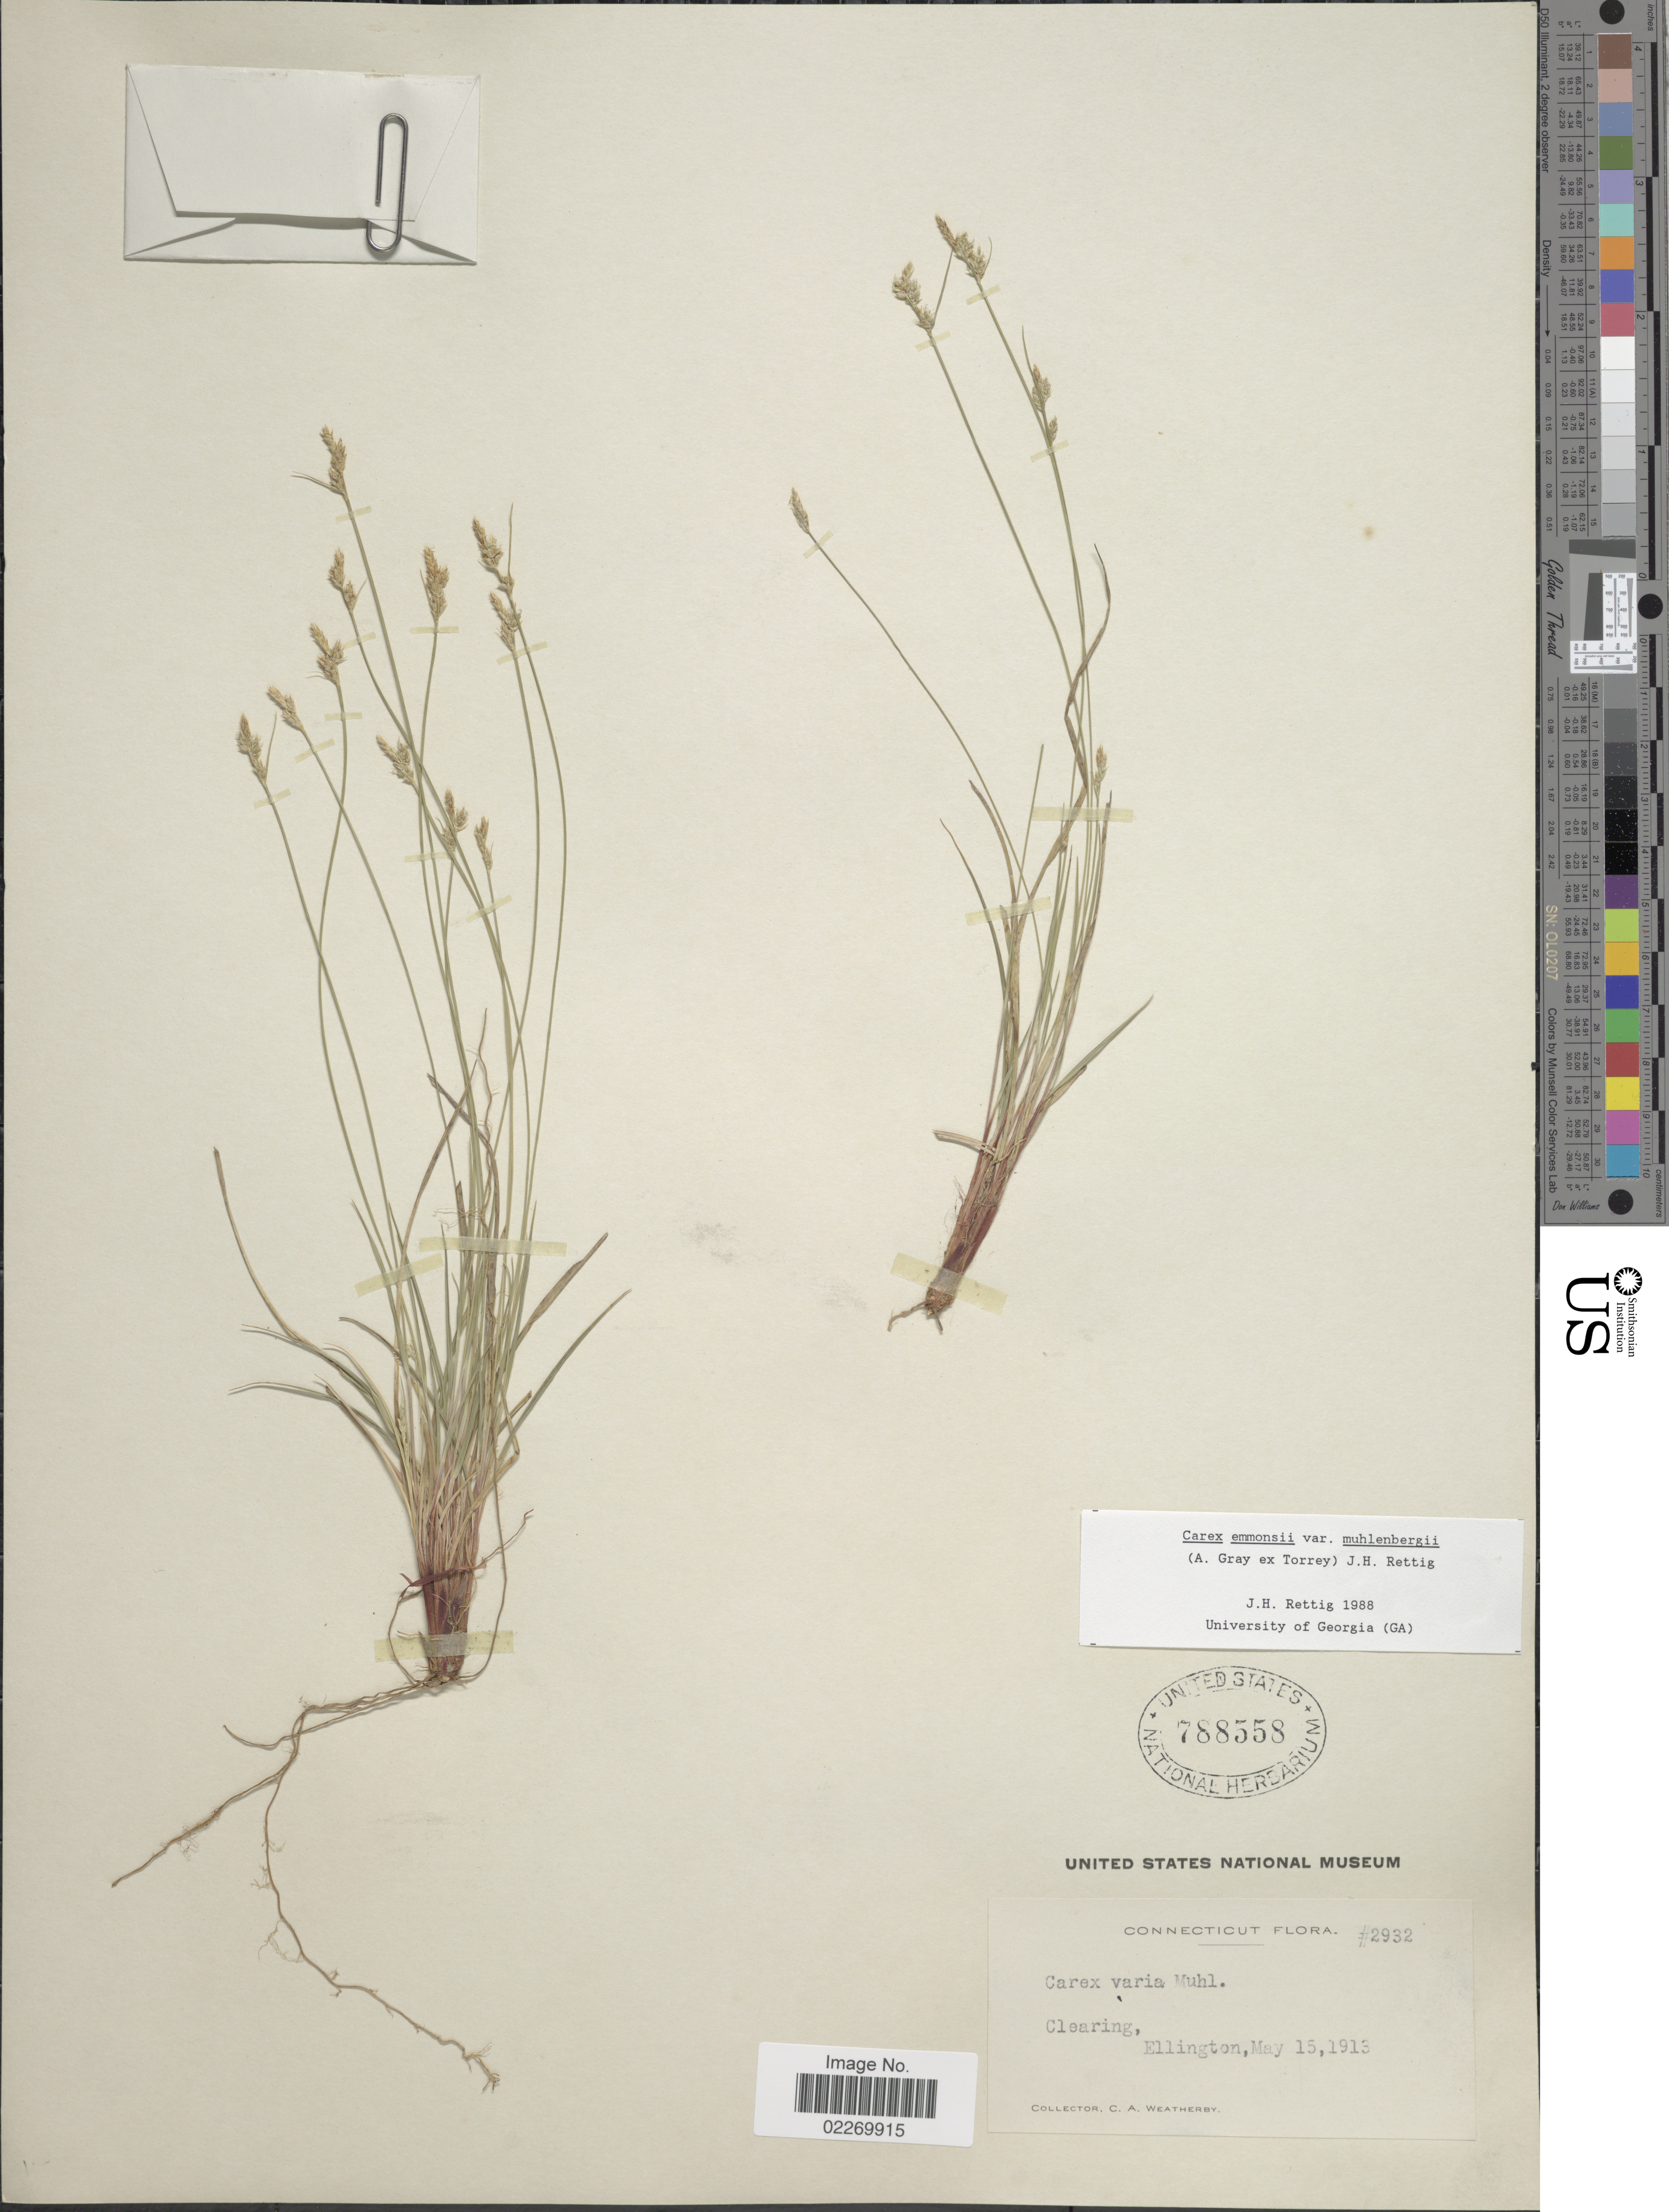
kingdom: Plantae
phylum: Tracheophyta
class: Liliopsida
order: Poales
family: Cyperaceae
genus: Carex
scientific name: Carex albicans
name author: Willd. ex Spreng.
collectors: C. A. Weatherby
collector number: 2932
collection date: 1913-05-15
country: United States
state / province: Connecticut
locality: Clearing, Ellington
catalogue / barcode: US 788558